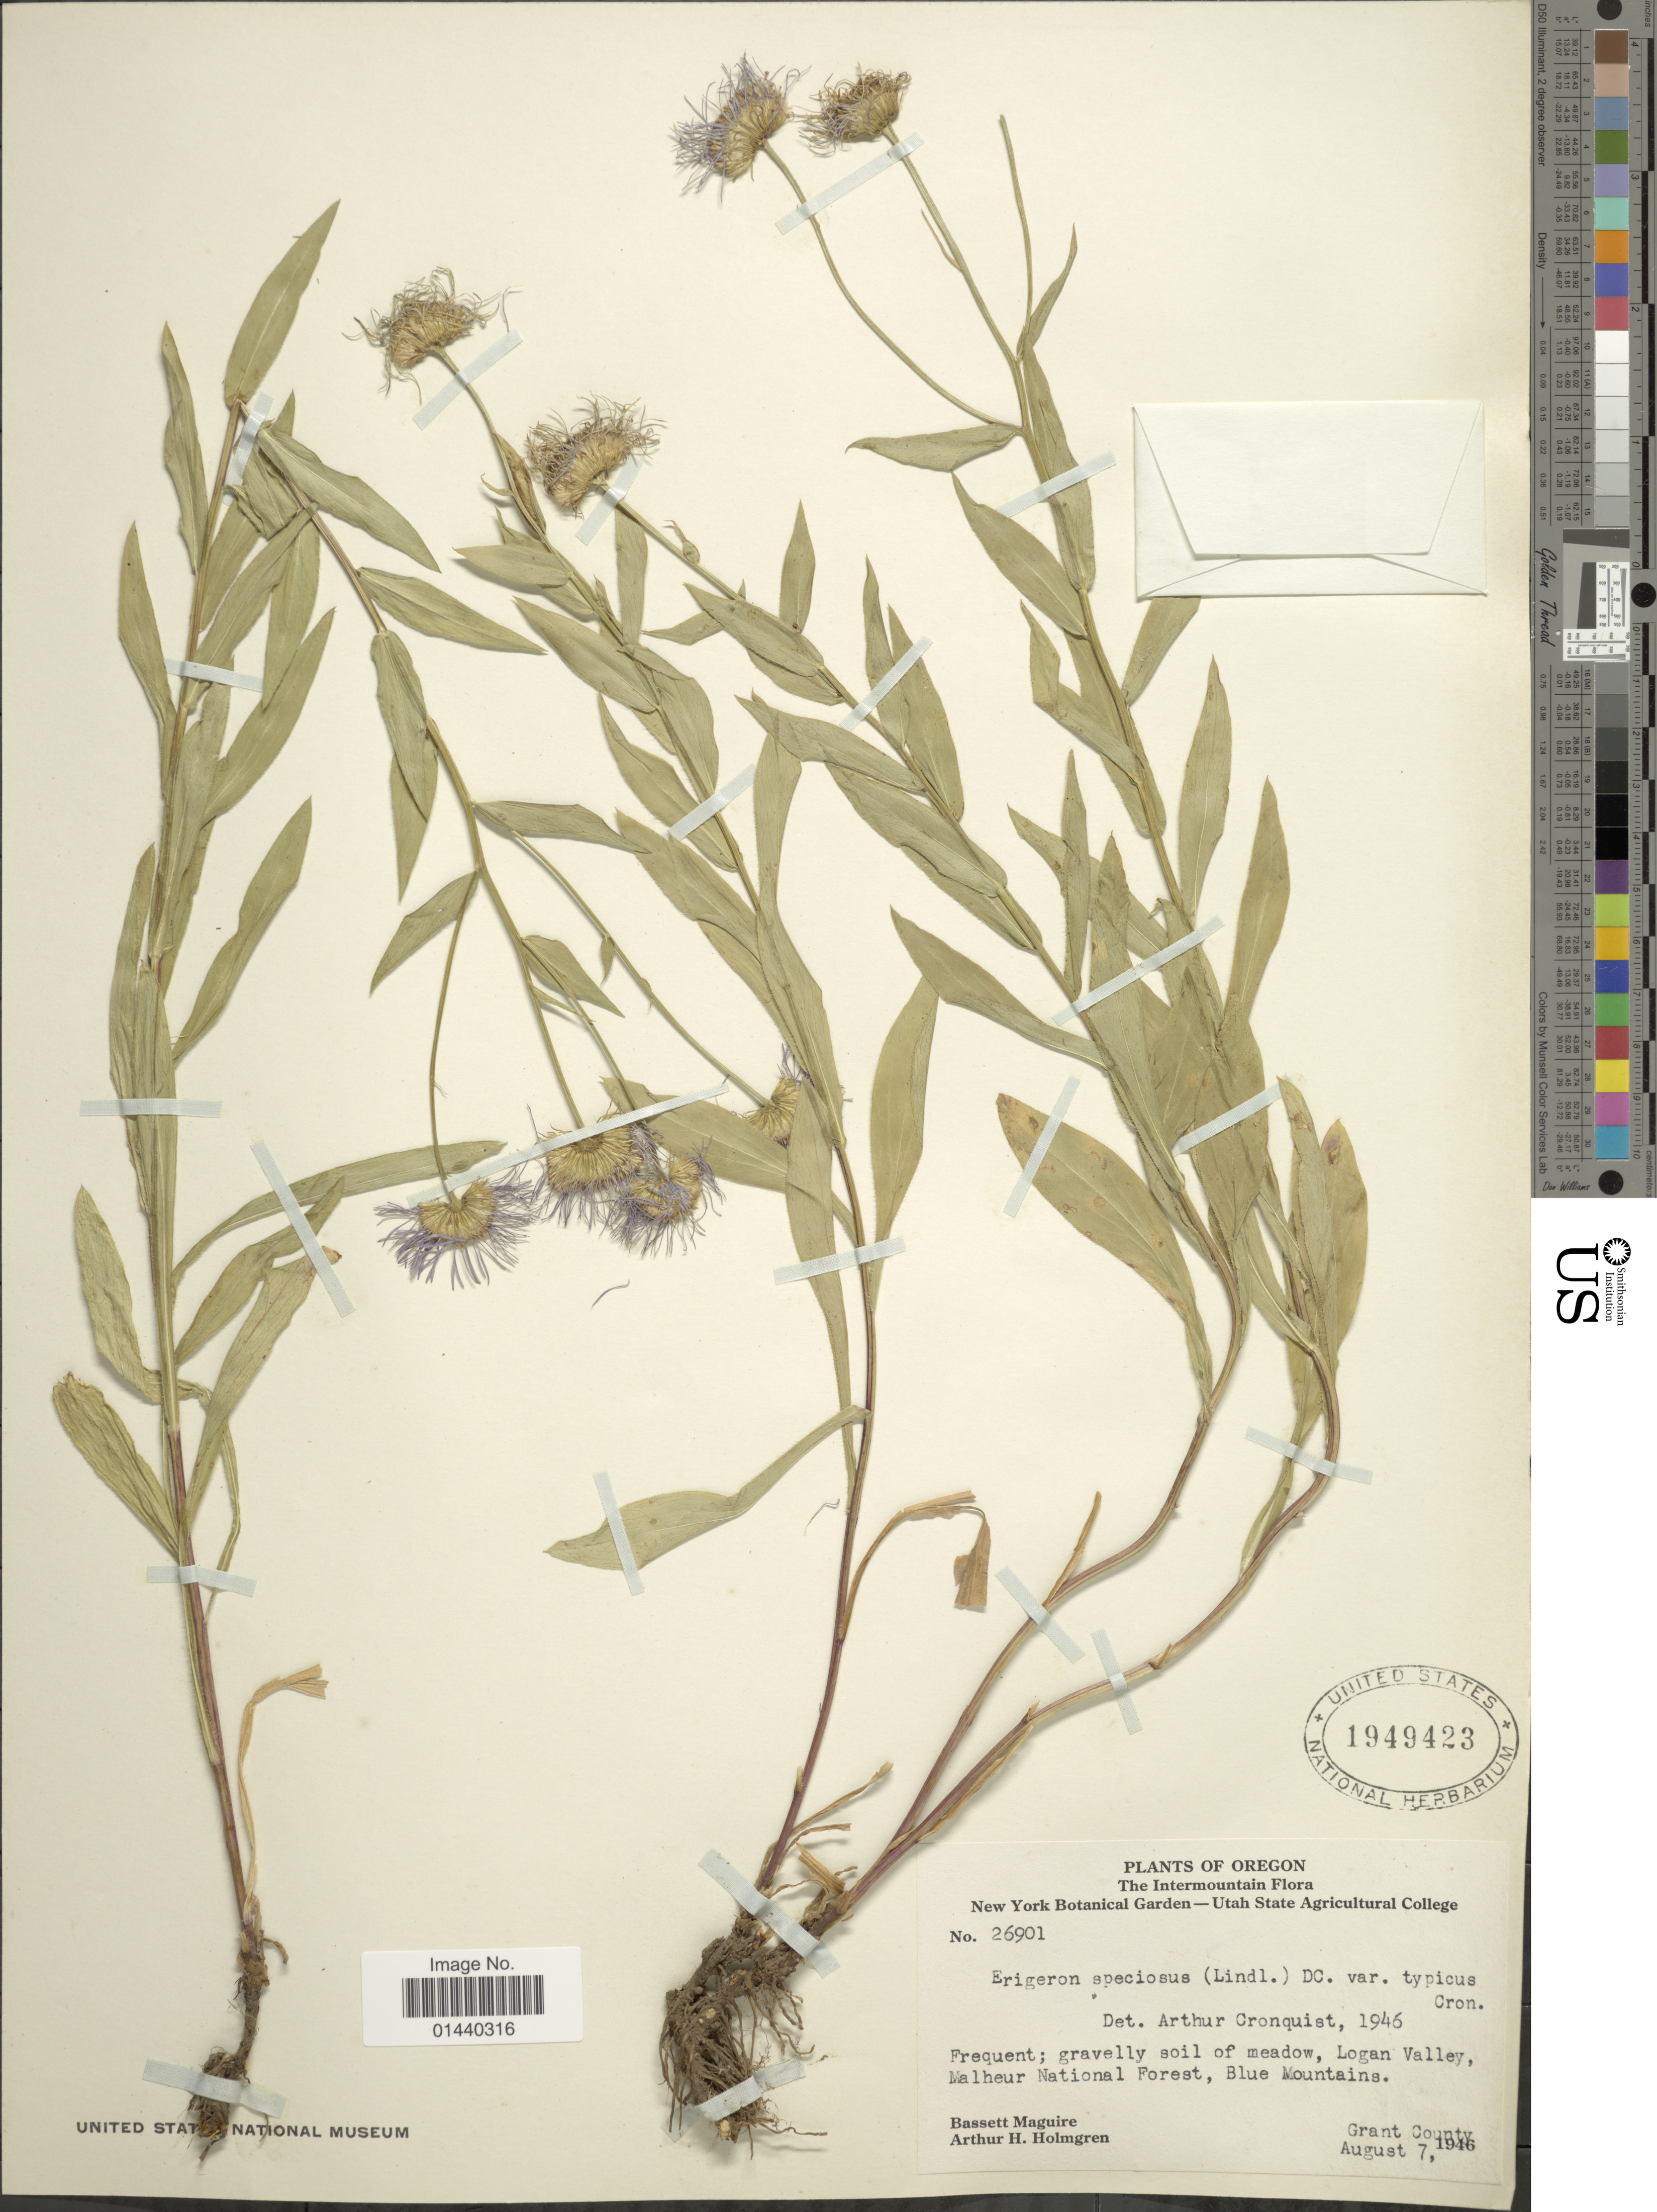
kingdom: Plantae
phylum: Tracheophyta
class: Magnoliopsida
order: Asterales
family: Asteraceae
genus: Erigeron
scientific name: Erigeron speciosus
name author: (Lindl.) DC.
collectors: B. Maguire & A. H. Holmgren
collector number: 26901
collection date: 1946-08-07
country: United States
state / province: Oregon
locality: Logan Valley, Malheur National Forest, Blue Mountains. Grant County.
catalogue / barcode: US 1949423